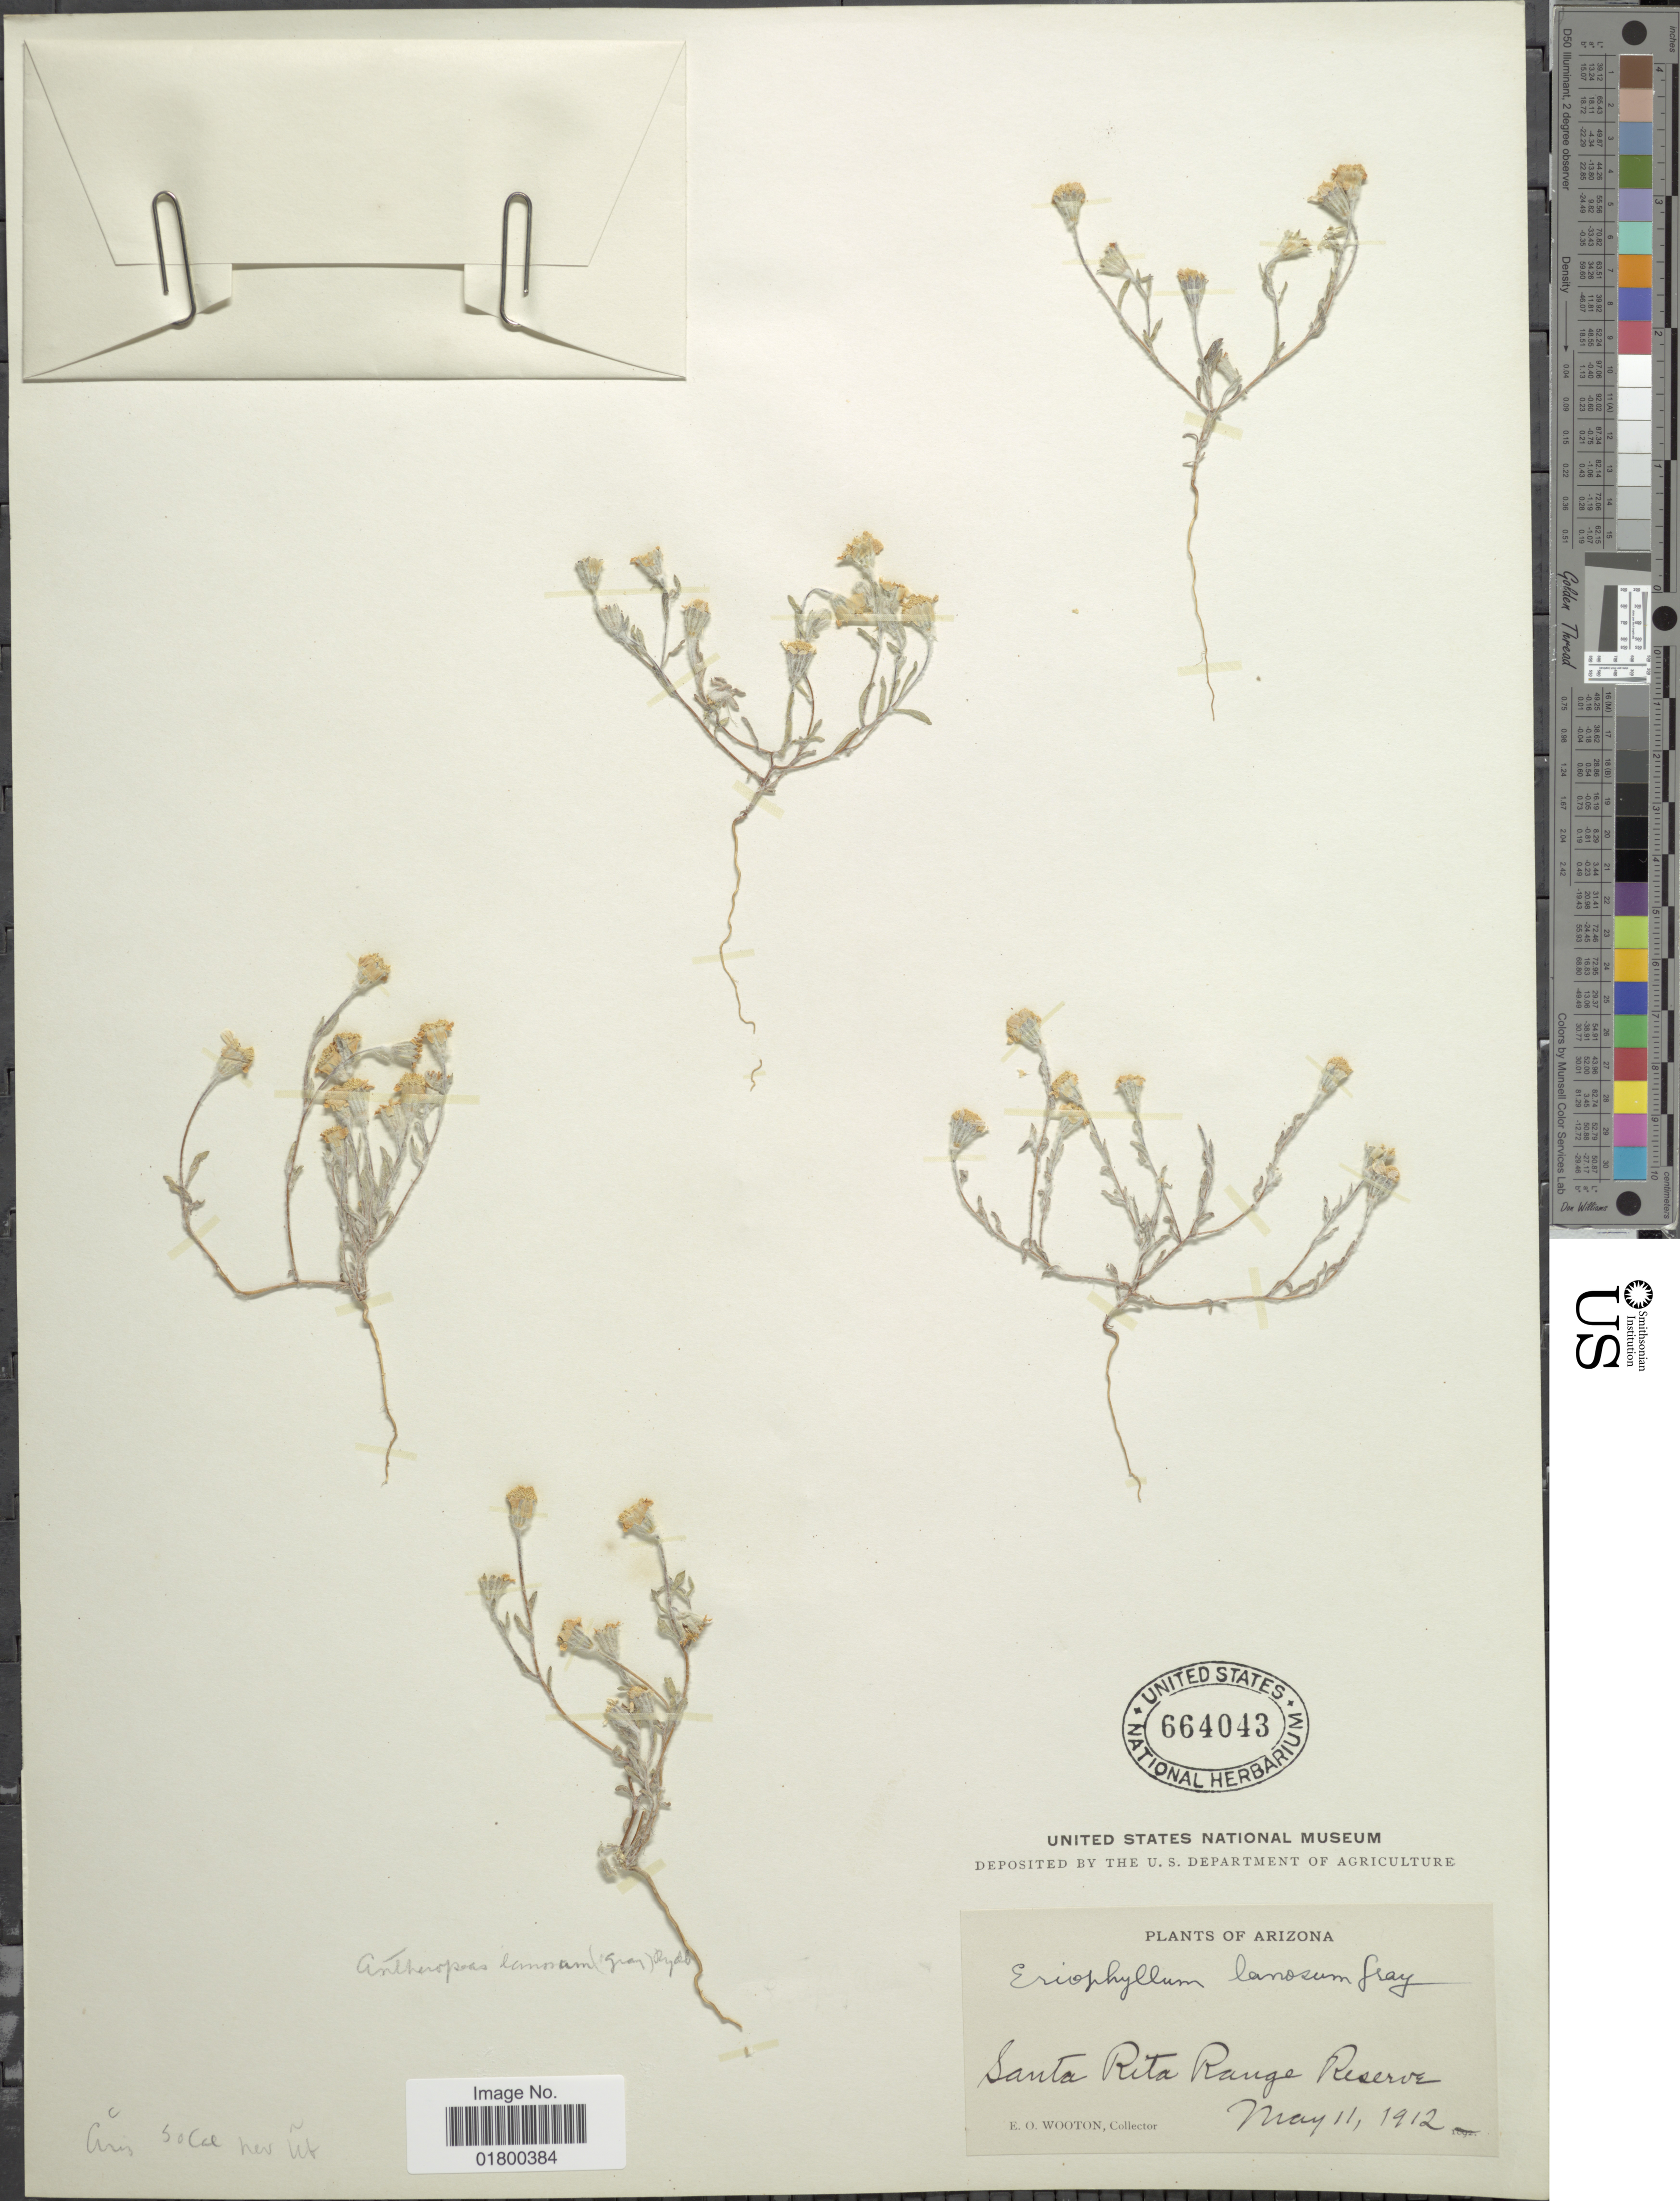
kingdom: Plantae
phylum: Tracheophyta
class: Magnoliopsida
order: Asterales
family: Asteraceae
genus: Eriophyllum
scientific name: Eriophyllum lanosum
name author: (A. Gray) A. Gray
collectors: E. O. Wooton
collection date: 1912-05-11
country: United States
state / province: Arizona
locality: Santa Rita Range Reserve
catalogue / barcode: US 664043